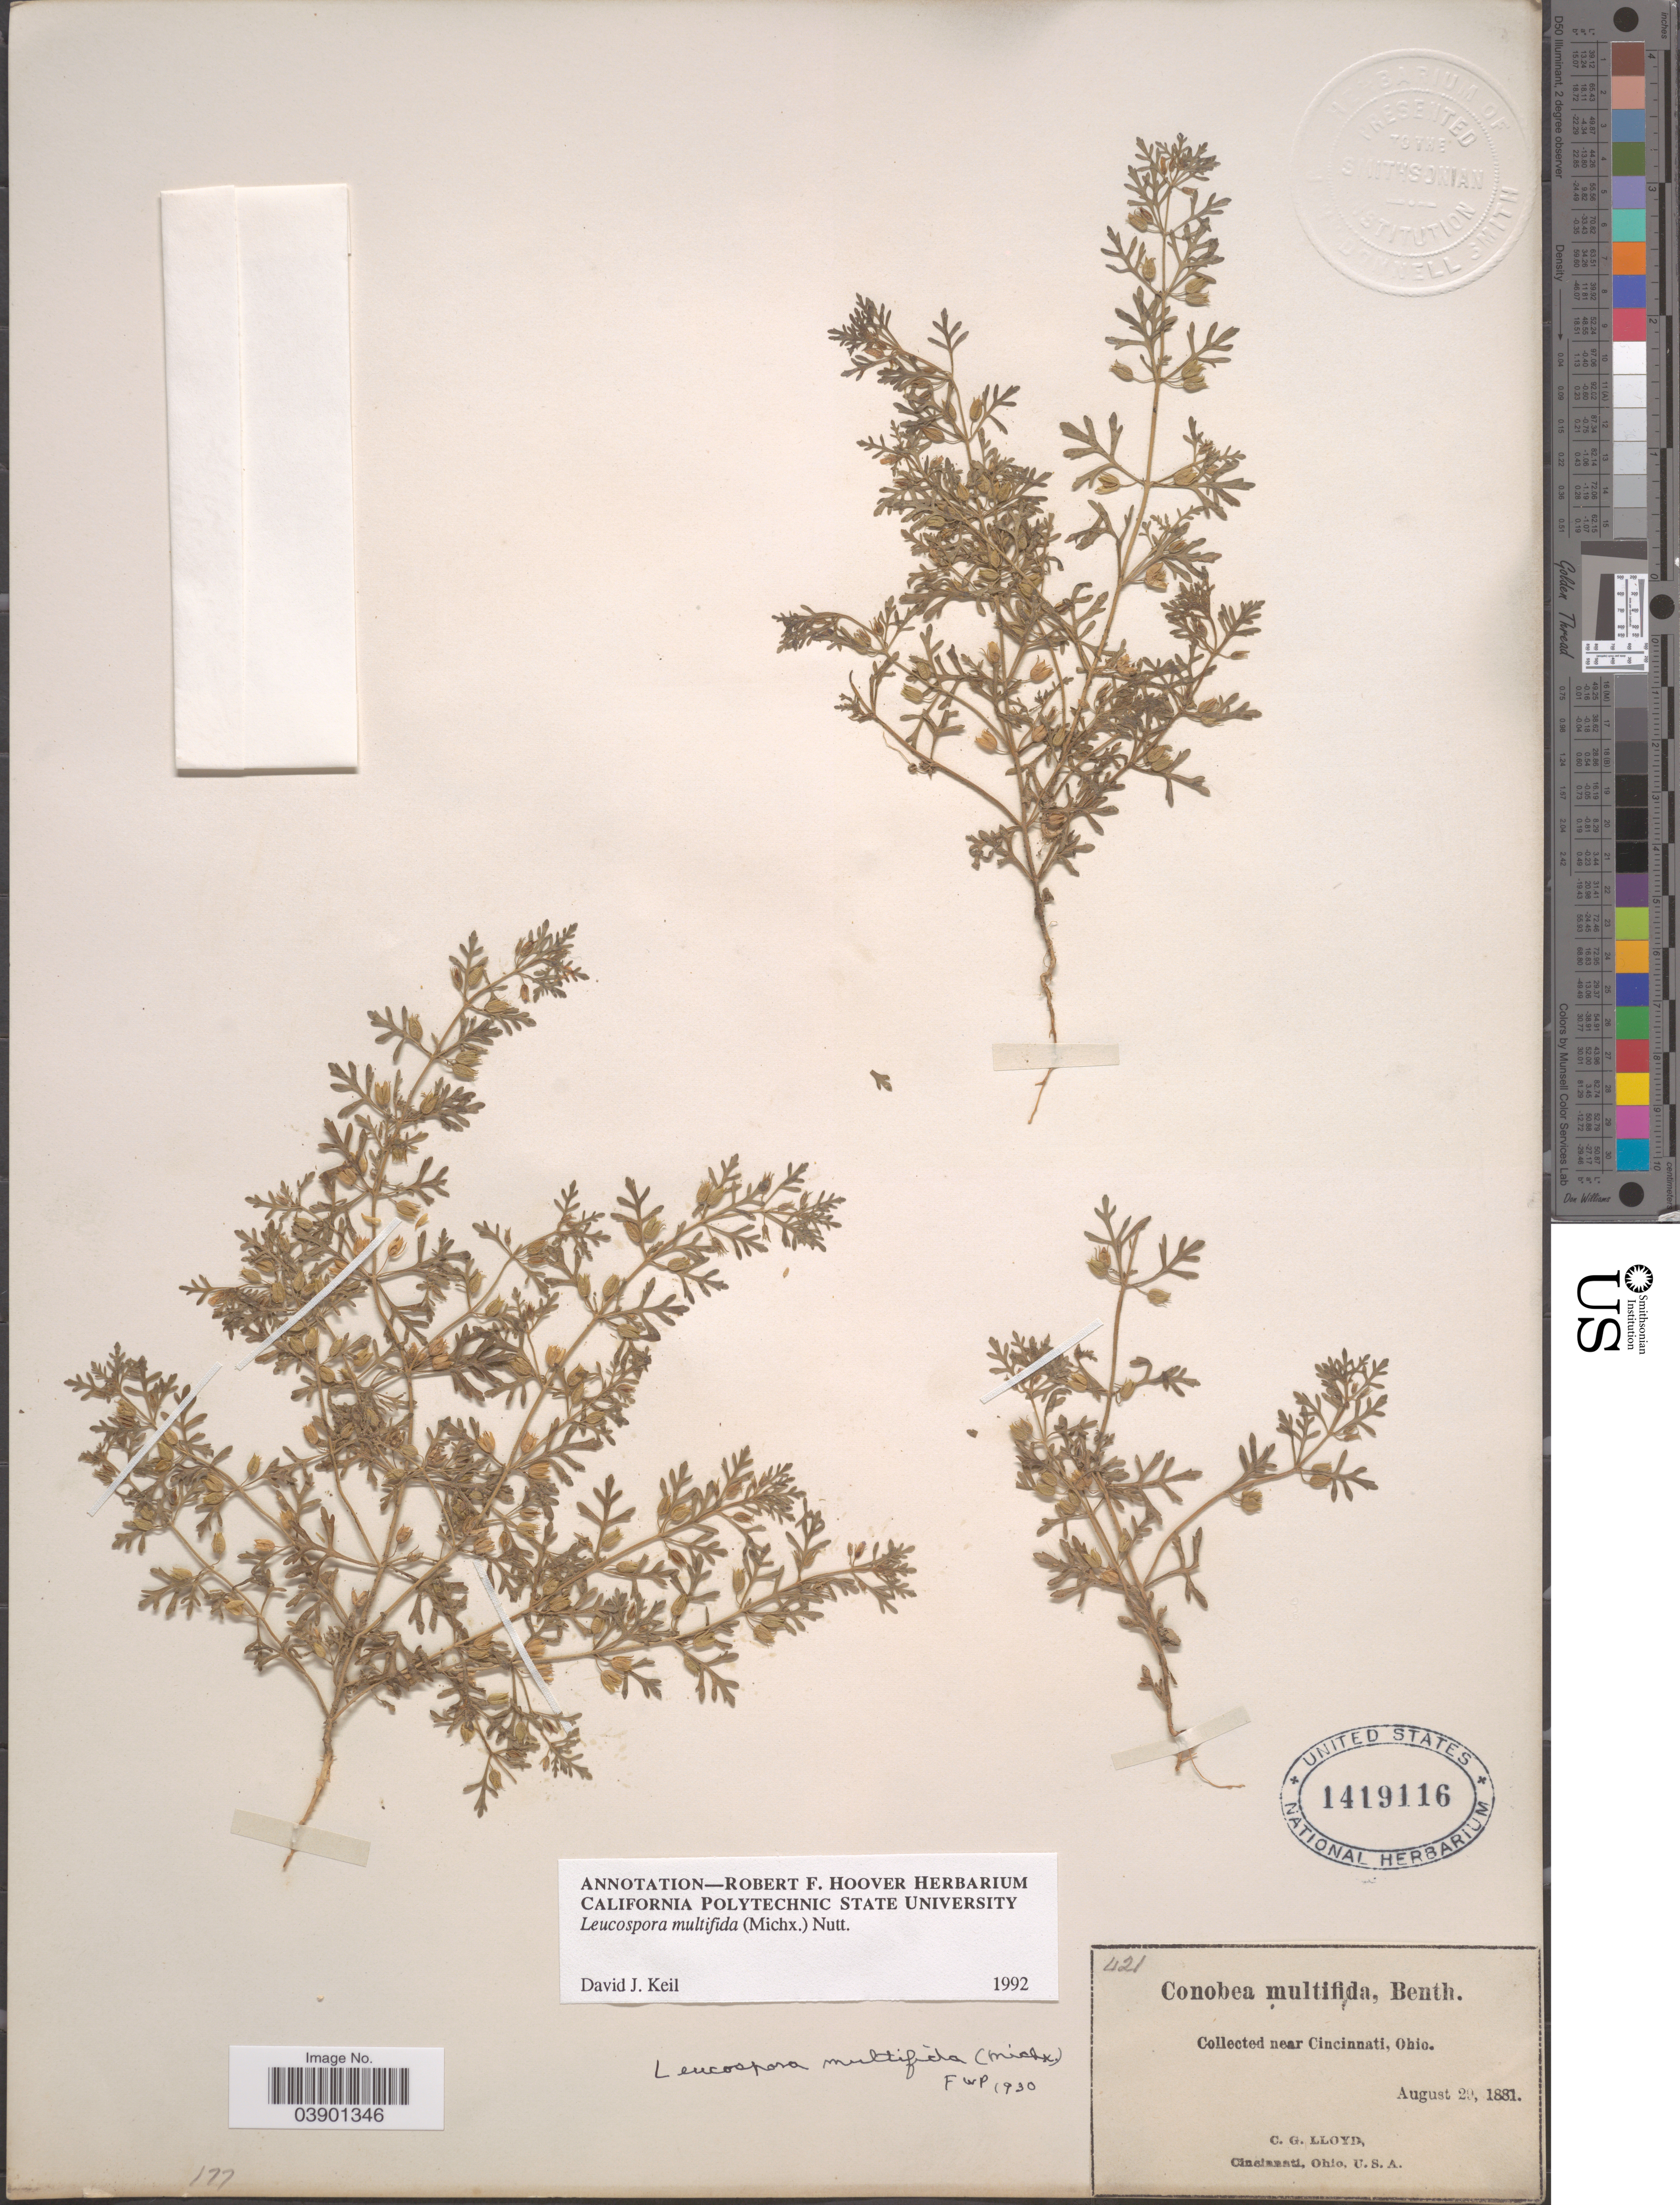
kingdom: Plantae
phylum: Tracheophyta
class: Magnoliopsida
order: Lamiales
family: Plantaginaceae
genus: Leucospora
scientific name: Leucospora multifida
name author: (Michx.) Nutt.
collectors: C. G. Lloyd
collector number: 421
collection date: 1881-08-29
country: United States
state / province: Ohio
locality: Near Cincinnati.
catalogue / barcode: US 1419116